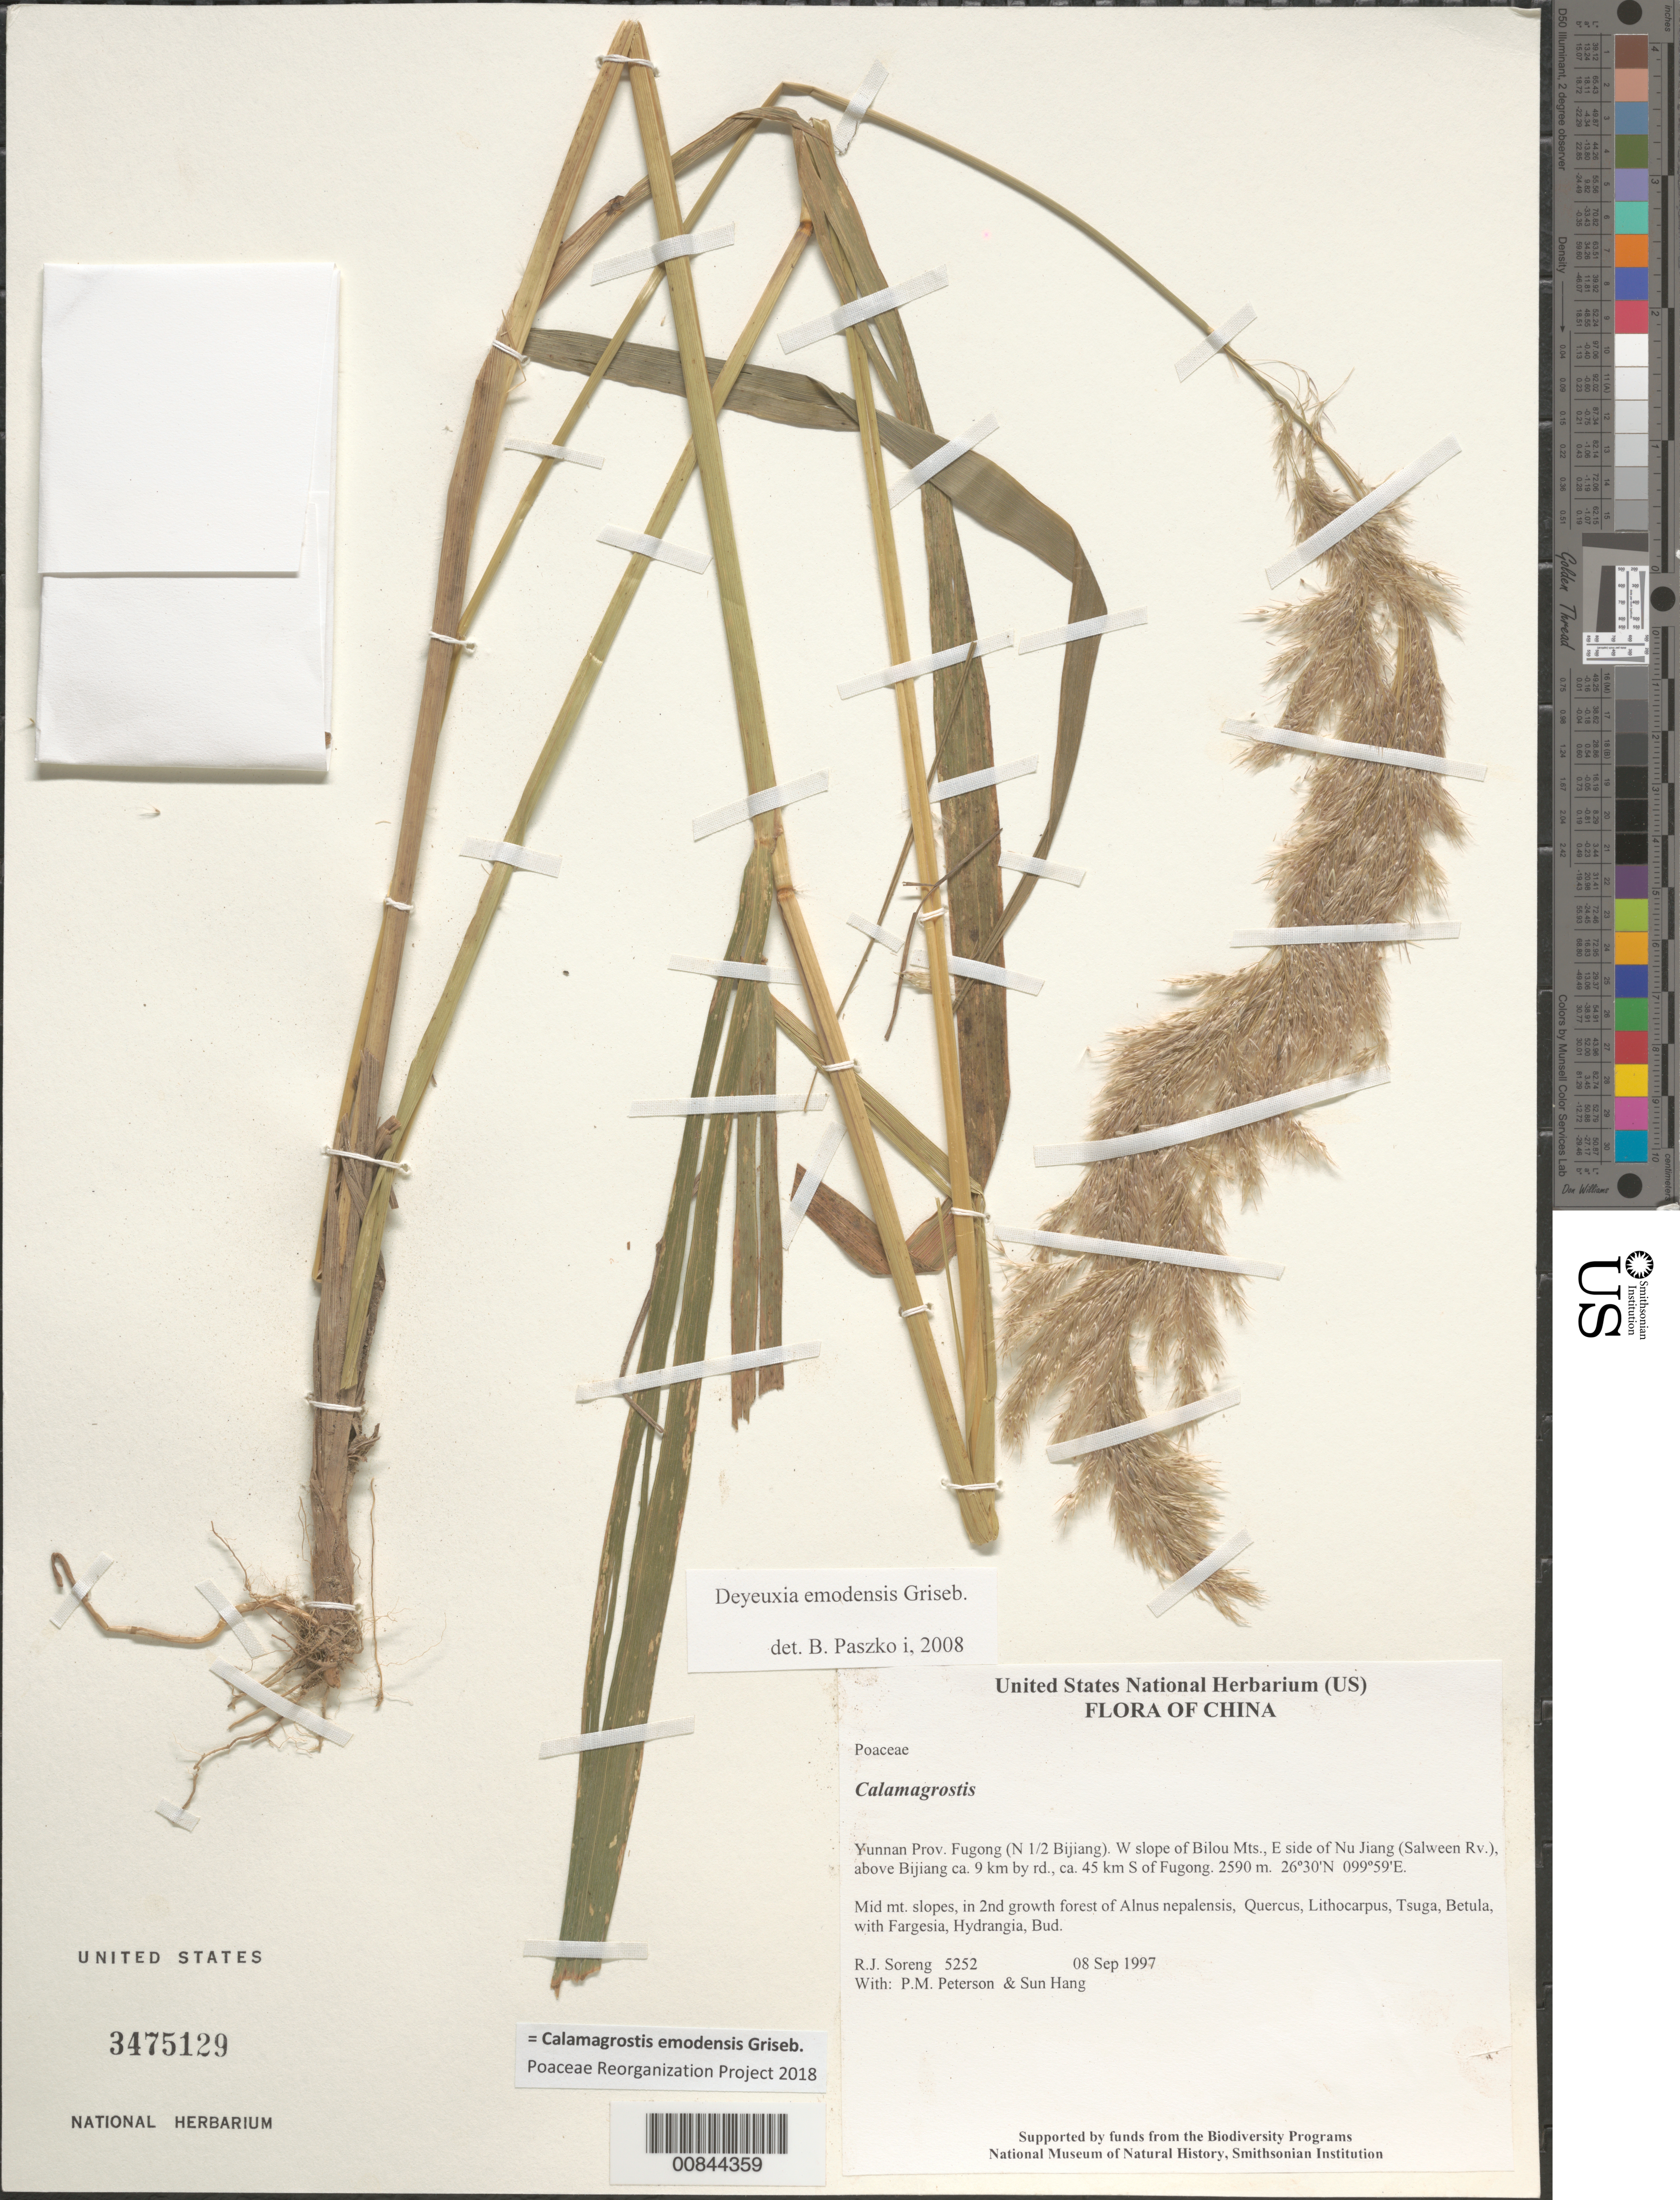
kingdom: Plantae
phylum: Tracheophyta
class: Liliopsida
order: Poales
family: Poaceae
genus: Calamagrostis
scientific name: Calamagrostis emodensis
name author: Griseb.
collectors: R. J. Soreng, P. M. Peterson & Sun Hang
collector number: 5252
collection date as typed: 08 Sep 1997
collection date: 1997-09-08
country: China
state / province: Yunnan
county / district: Fugong (N 1/2 Bijiang)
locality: W slope of Bilou Mts., E side of Nu Jiang (Salween Rv.), above Bijiang ca. 9 km by rd., ca. 45 km S of Fugong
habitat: Mid mt. slopes, in 2nd growth forest of Alnus nepalensis, Quercus, Lithocarpus, Tsuga, Betula, with Fargesia, Hydrangia, Bud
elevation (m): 2590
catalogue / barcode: US 3475129